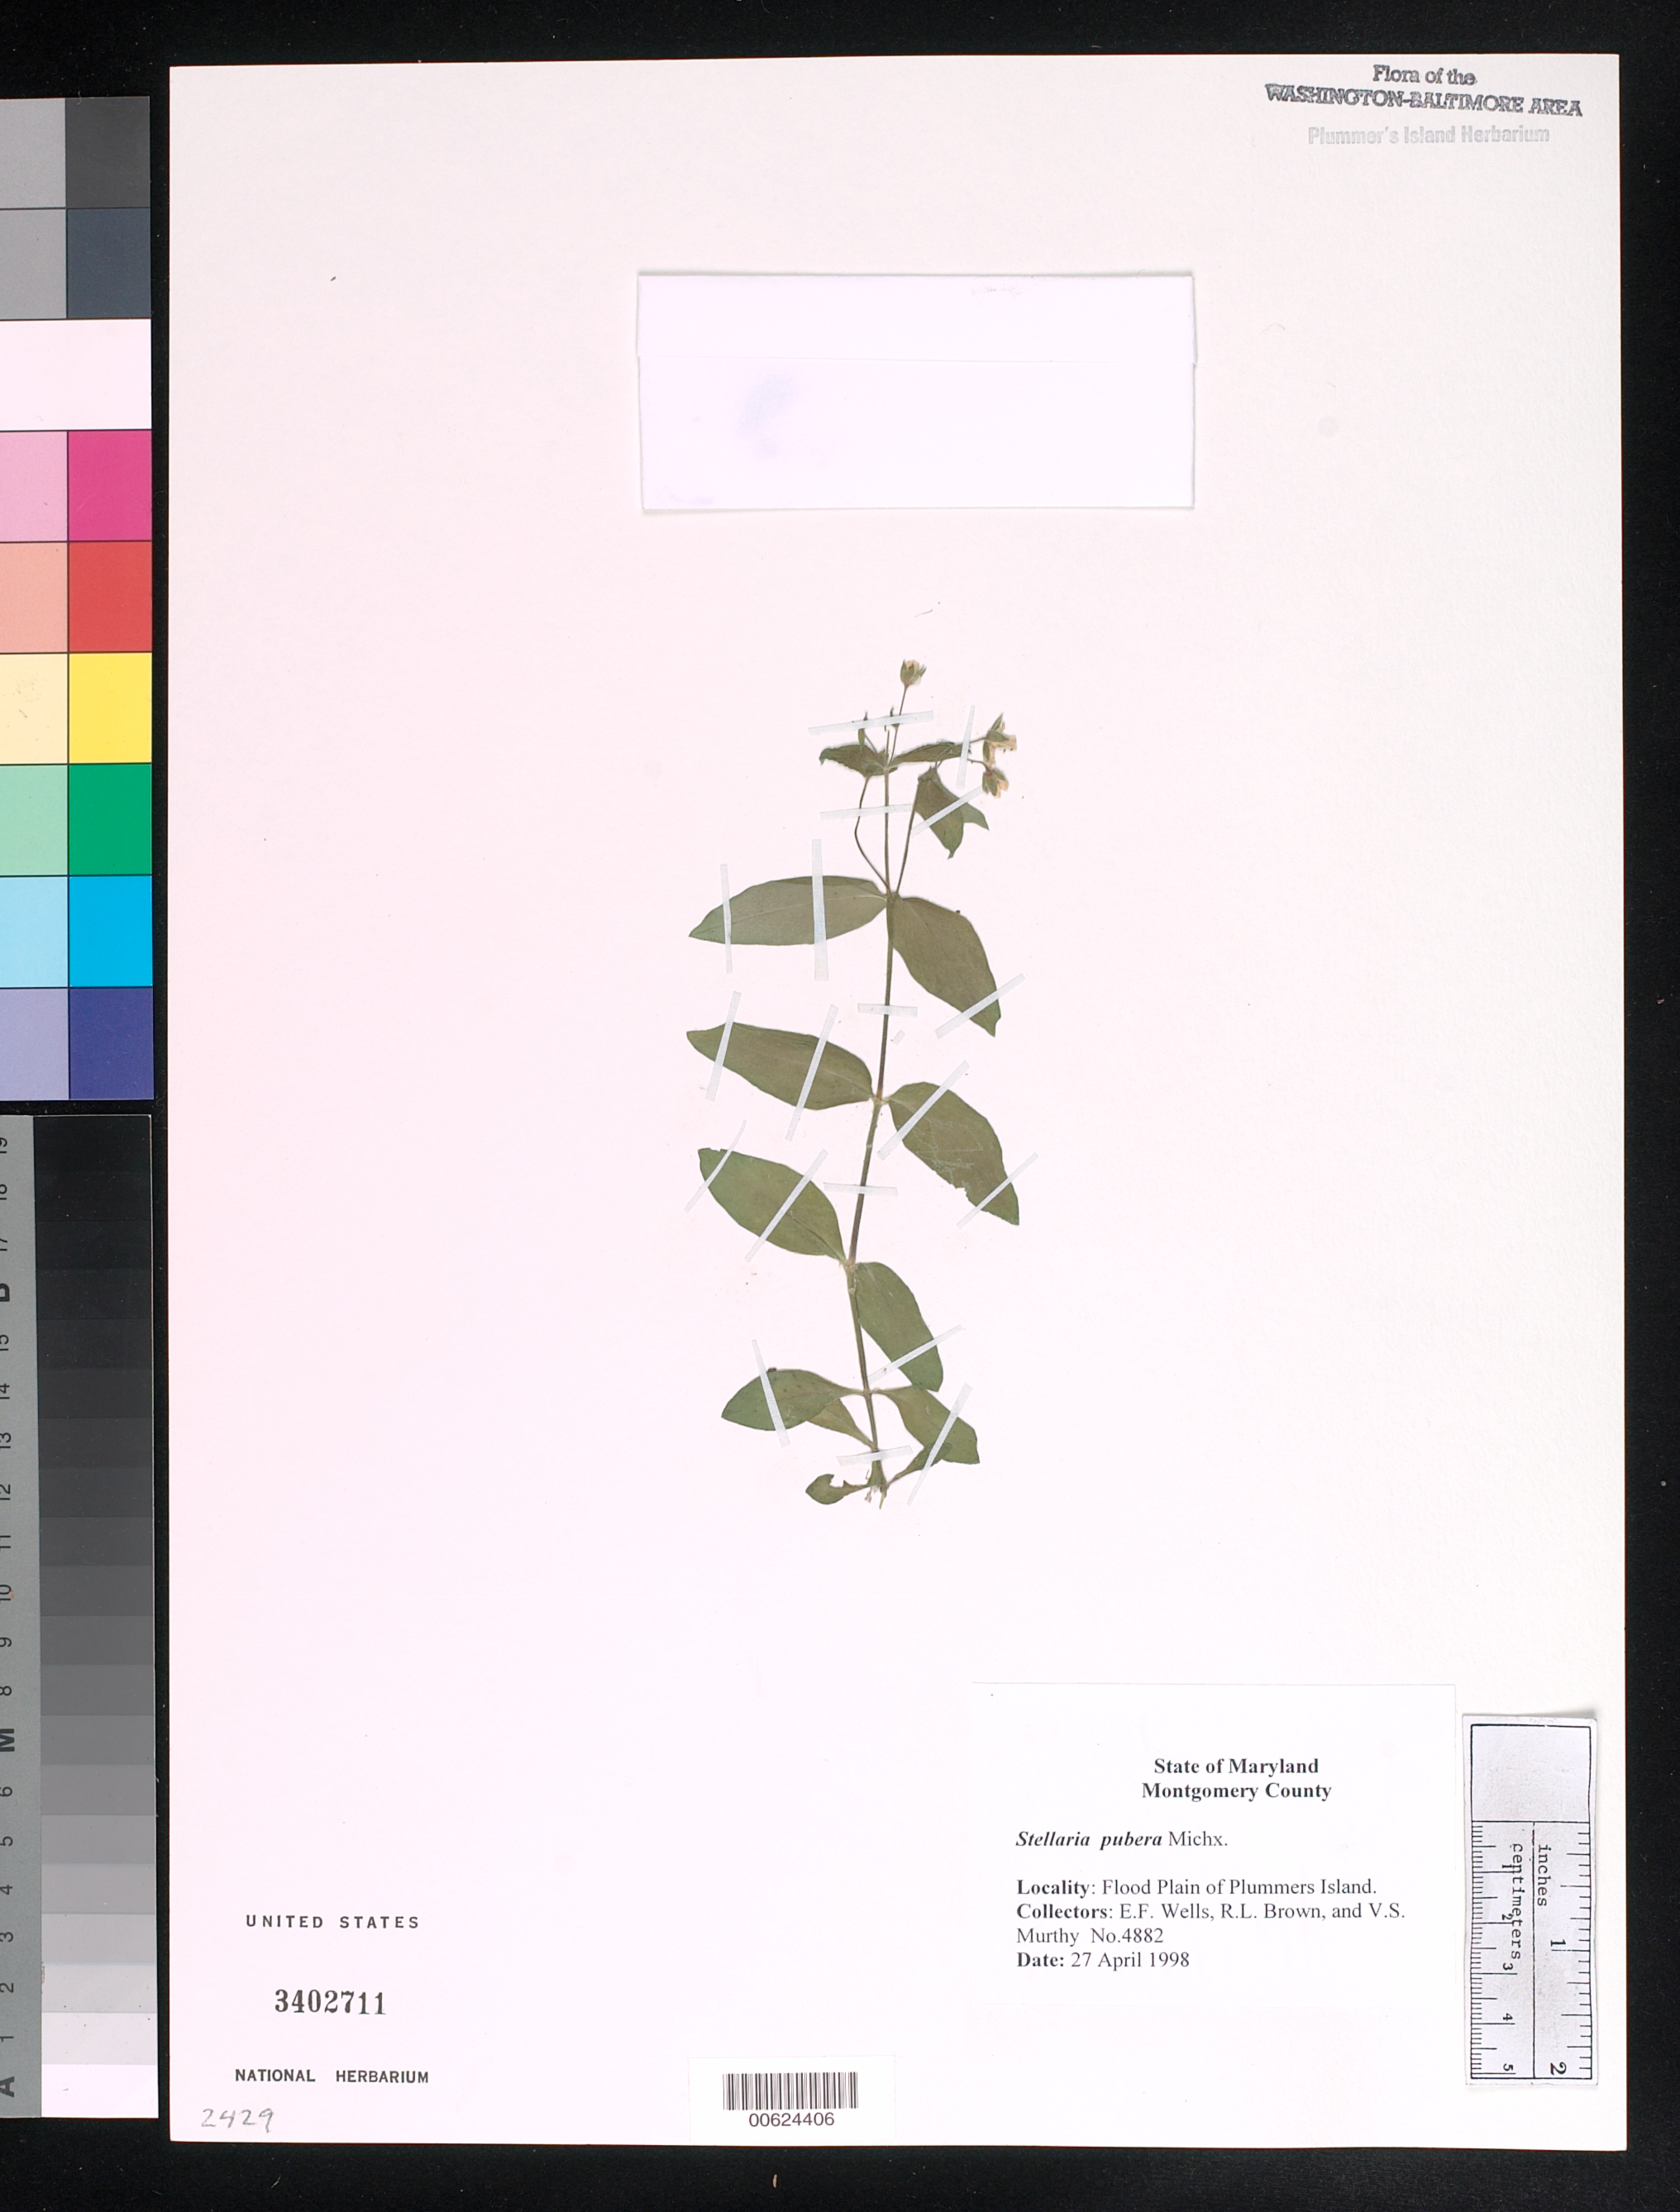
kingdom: Plantae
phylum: Tracheophyta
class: Magnoliopsida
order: Caryophyllales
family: Caryophyllaceae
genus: Stellaria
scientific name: Stellaria pubera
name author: Michx.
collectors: E. F. Wells, R. L. Brown & V. S. Murthy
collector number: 4882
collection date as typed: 27 Apr 1998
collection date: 1998-04-27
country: United States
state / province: Maryland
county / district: Montgomery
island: Plummers Island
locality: Flood plain of Plummers Island Plummers Island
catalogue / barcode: US 3402711